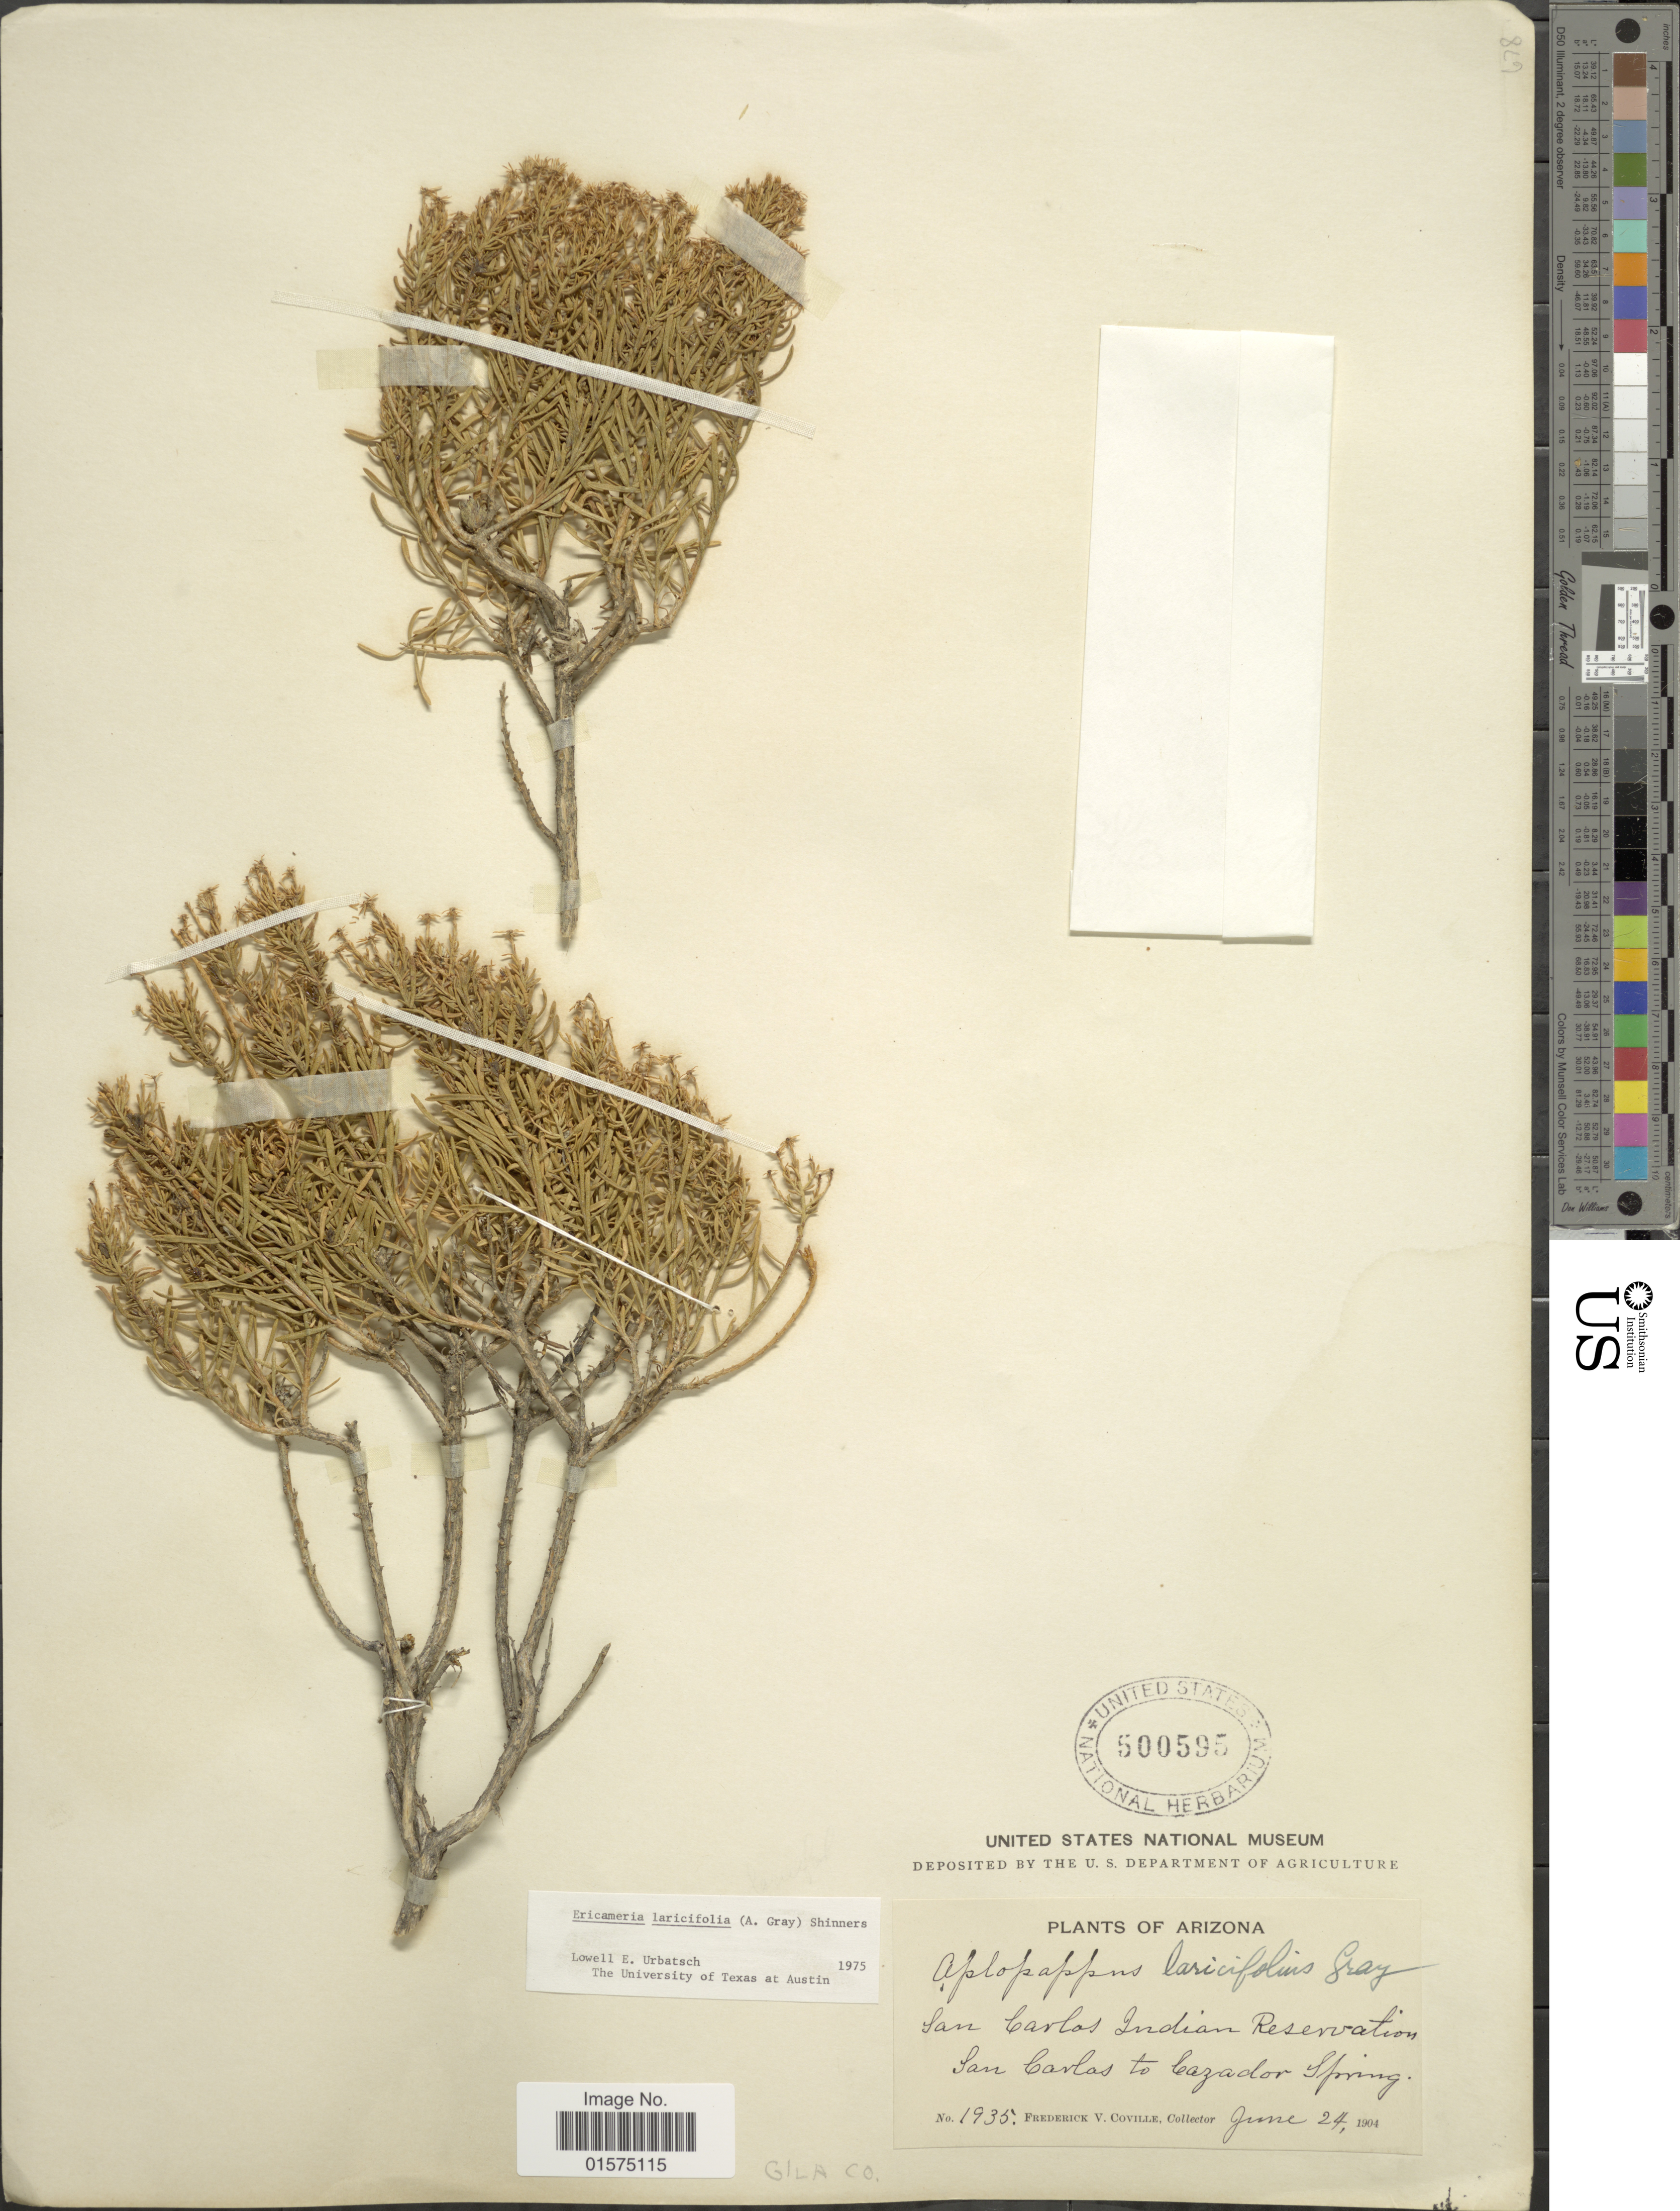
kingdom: Plantae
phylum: Tracheophyta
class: Magnoliopsida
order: Asterales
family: Asteraceae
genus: Ericameria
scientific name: Ericameria laricifolia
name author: (A. Gray) Shinners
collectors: F. V. Coville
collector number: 1935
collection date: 1904-06-24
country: United States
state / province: Arizona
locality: San Carlos Indian Reservation. San Carlos to Cazador Spring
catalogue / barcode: US 500595